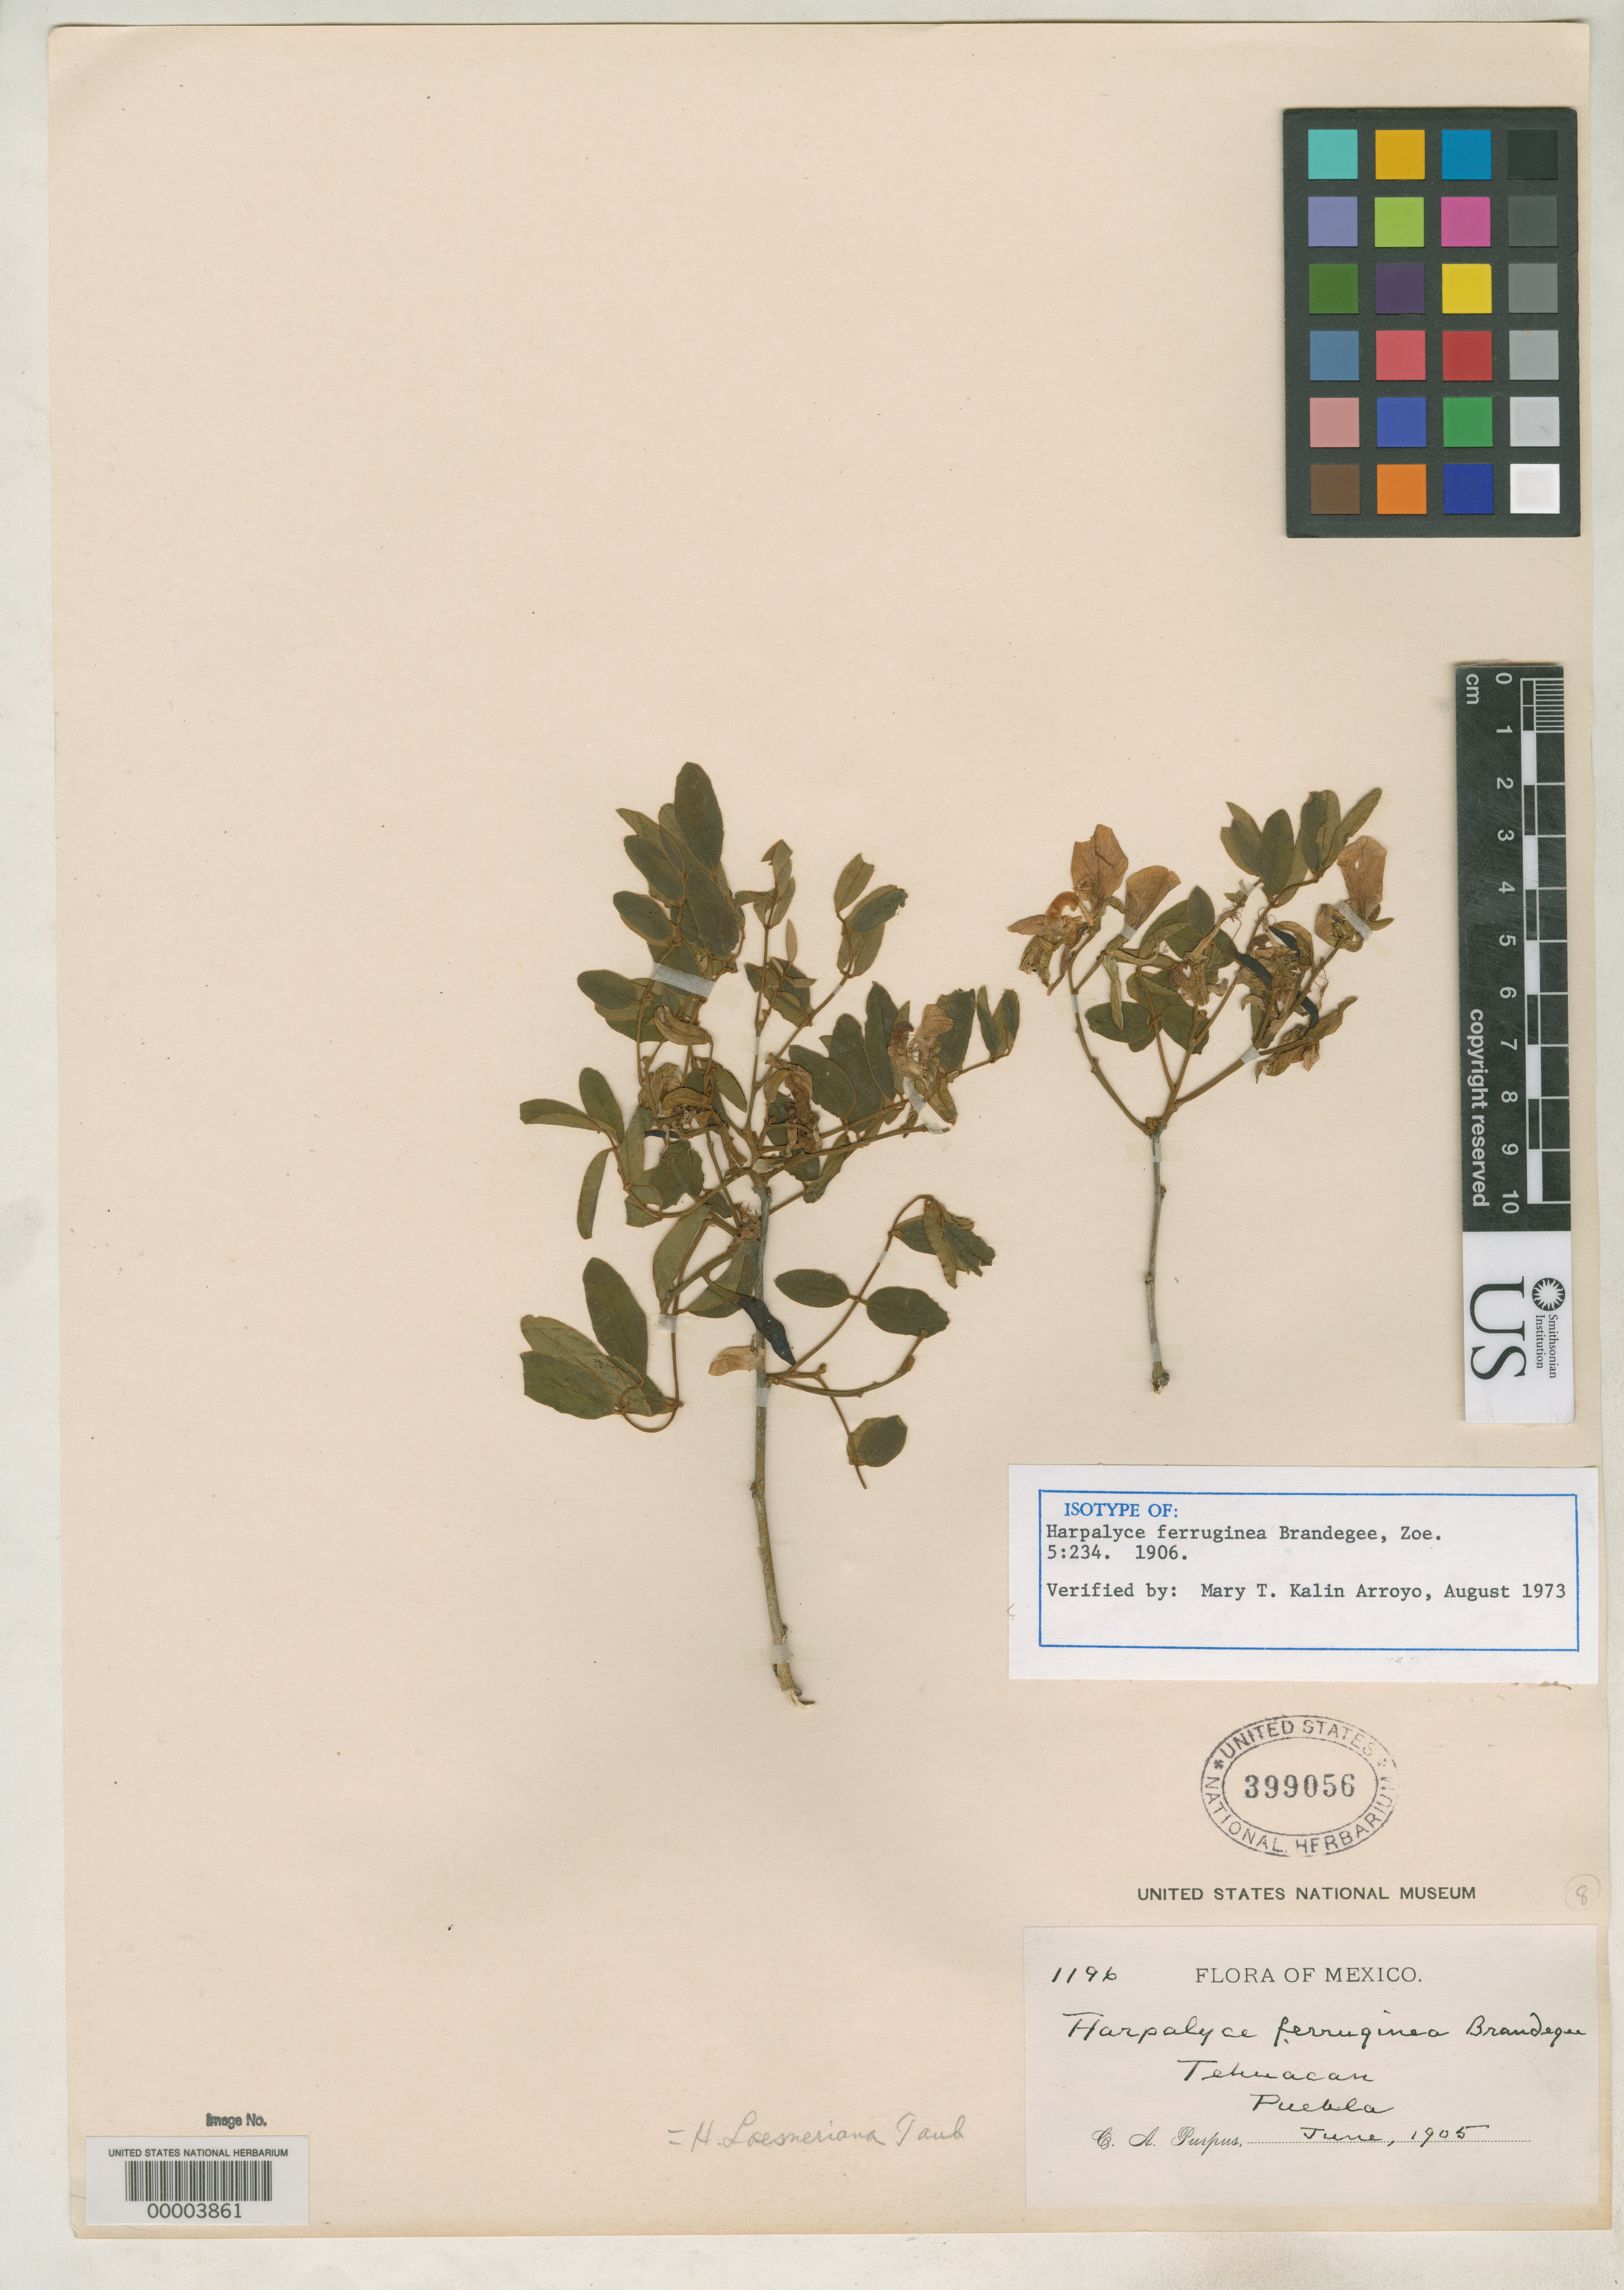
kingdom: Plantae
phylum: Tracheophyta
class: Magnoliopsida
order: Fabales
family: Fabaceae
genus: Harpalyce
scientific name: Harpalyce ferruginea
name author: Brandegee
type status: Isotype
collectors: C. A. Purpus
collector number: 1196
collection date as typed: Jun 1905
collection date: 1905-06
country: Mexico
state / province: Puebla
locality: Near Tehuacan.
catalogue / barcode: US 399056